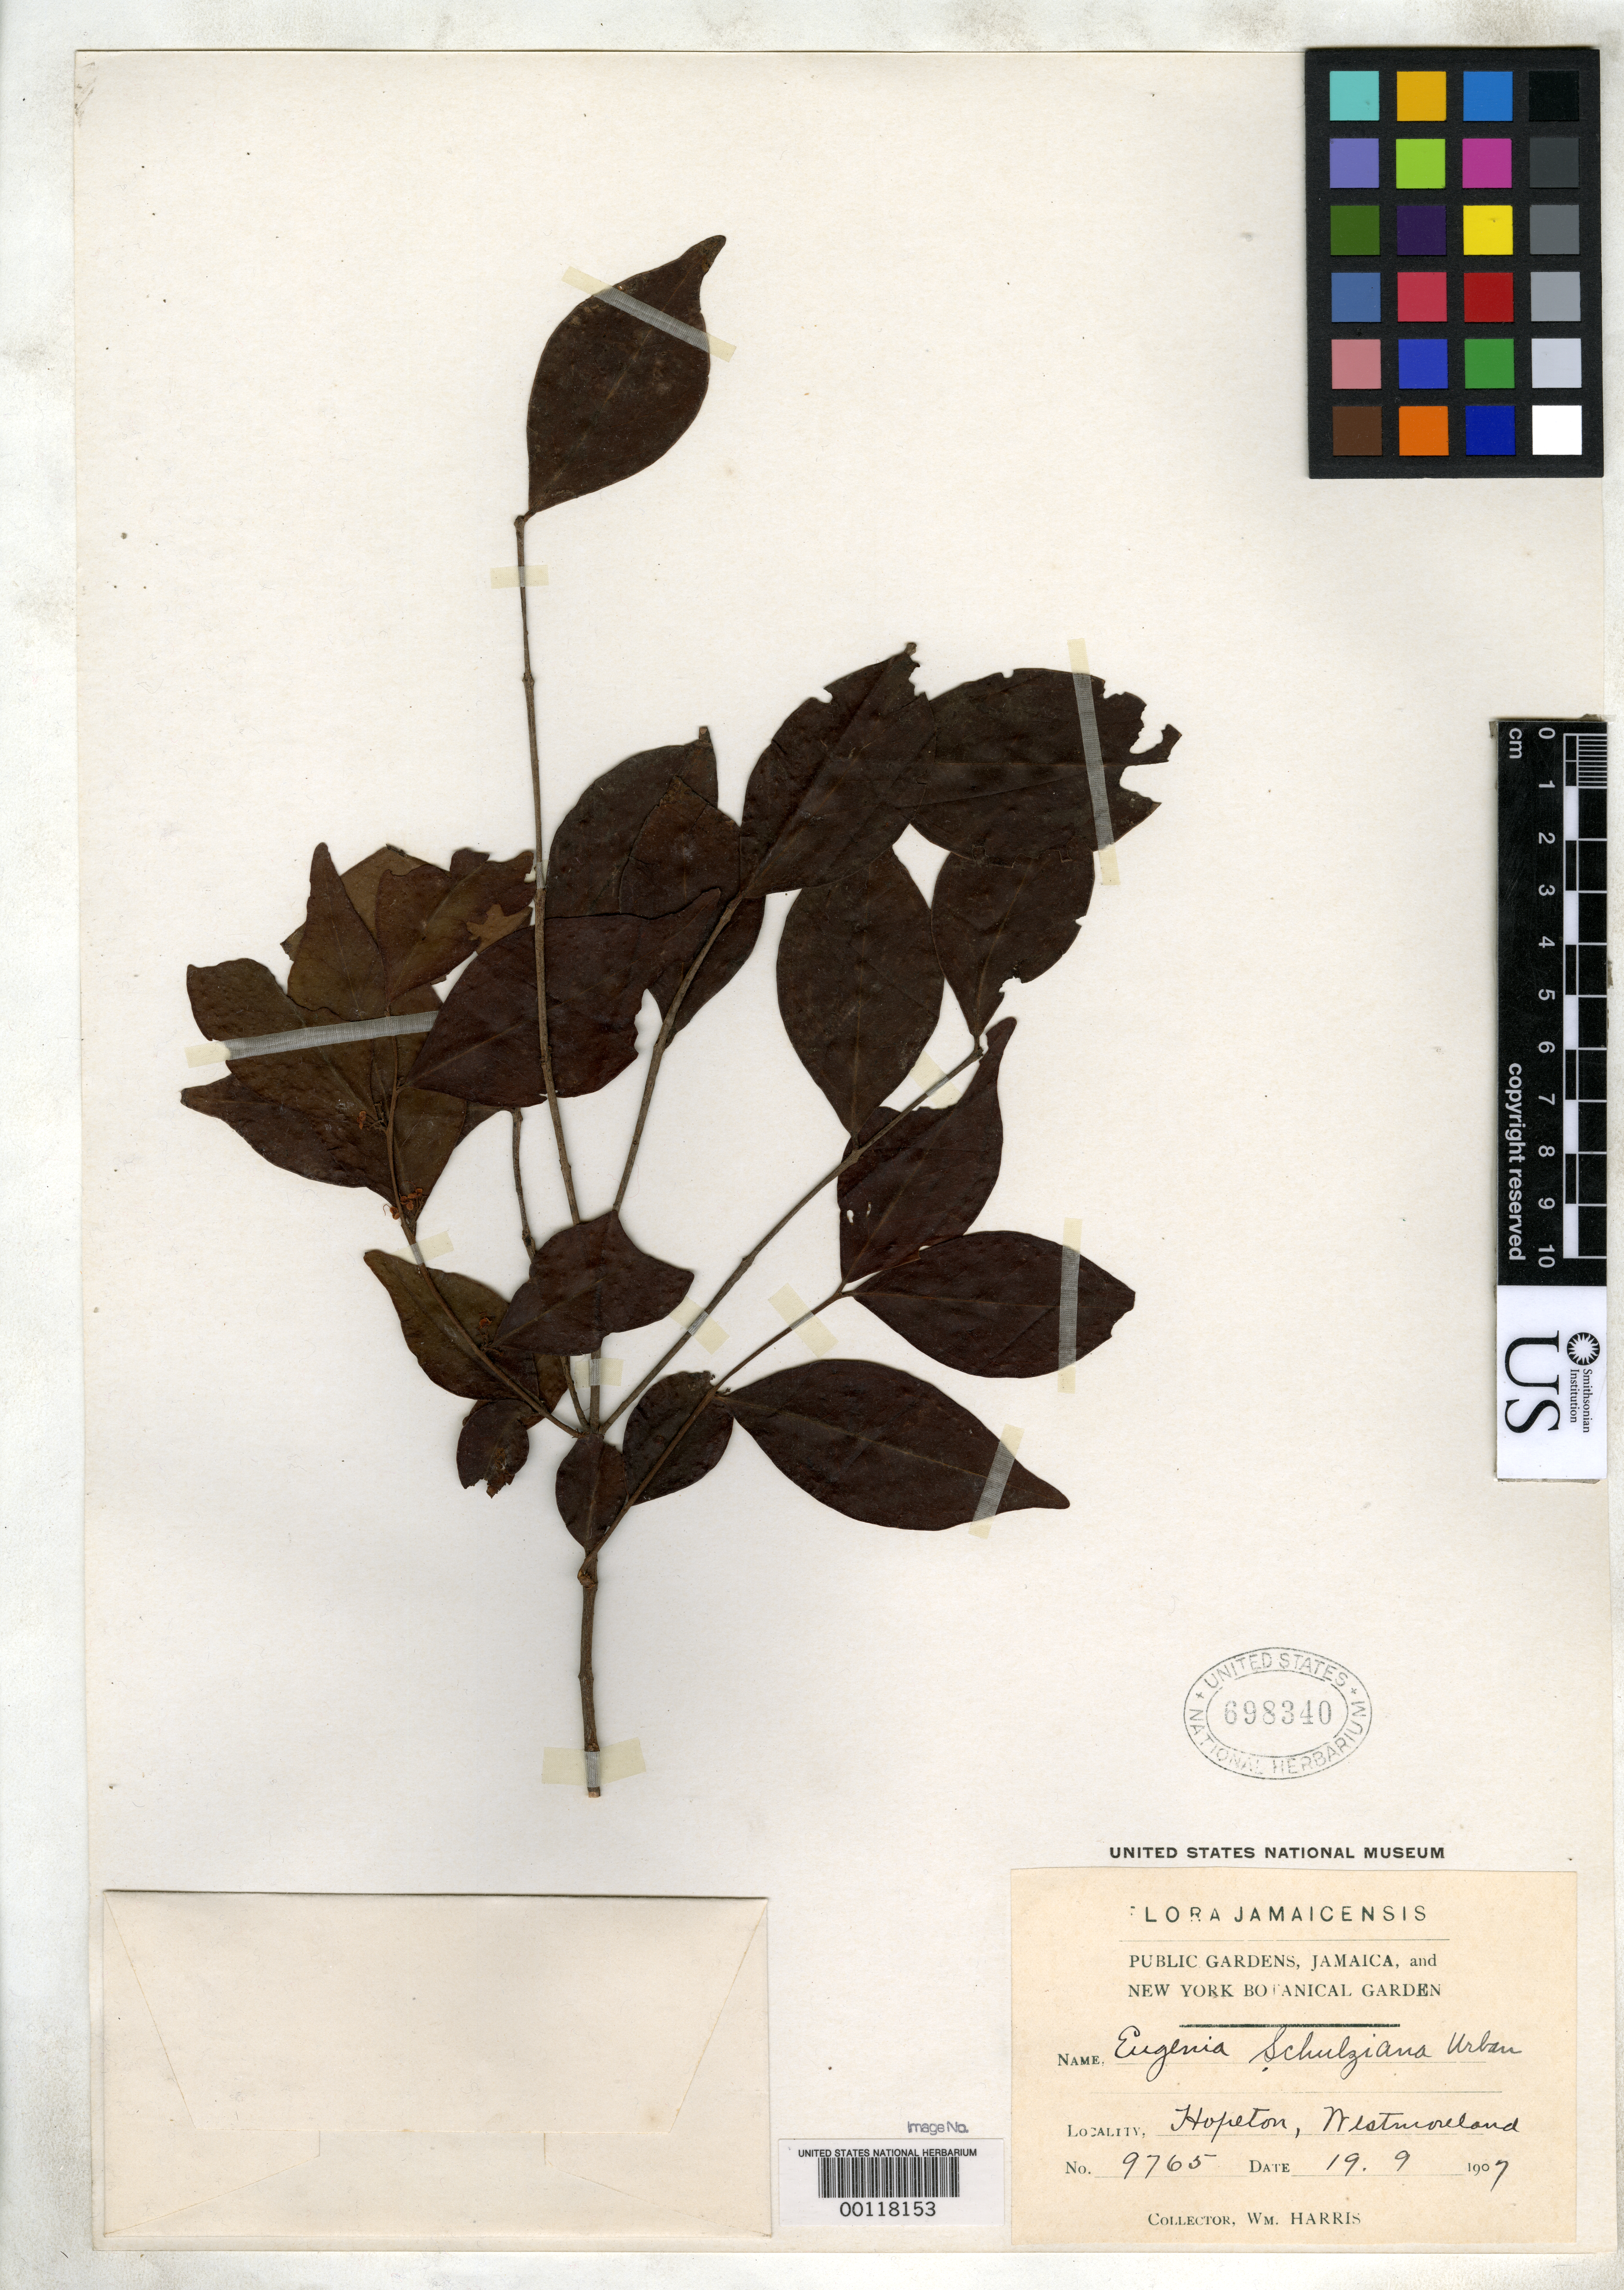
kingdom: Plantae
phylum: Tracheophyta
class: Magnoliopsida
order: Myrtales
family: Myrtaceae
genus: Eugenia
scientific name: Eugenia schulziana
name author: Urb.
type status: Isotype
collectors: W. H. Harris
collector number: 9765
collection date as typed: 19 Sep 1907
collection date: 1907-09-19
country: Jamaica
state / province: Westmoreland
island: Greater Antilles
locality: Near Hopeton.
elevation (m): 450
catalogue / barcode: US 698340